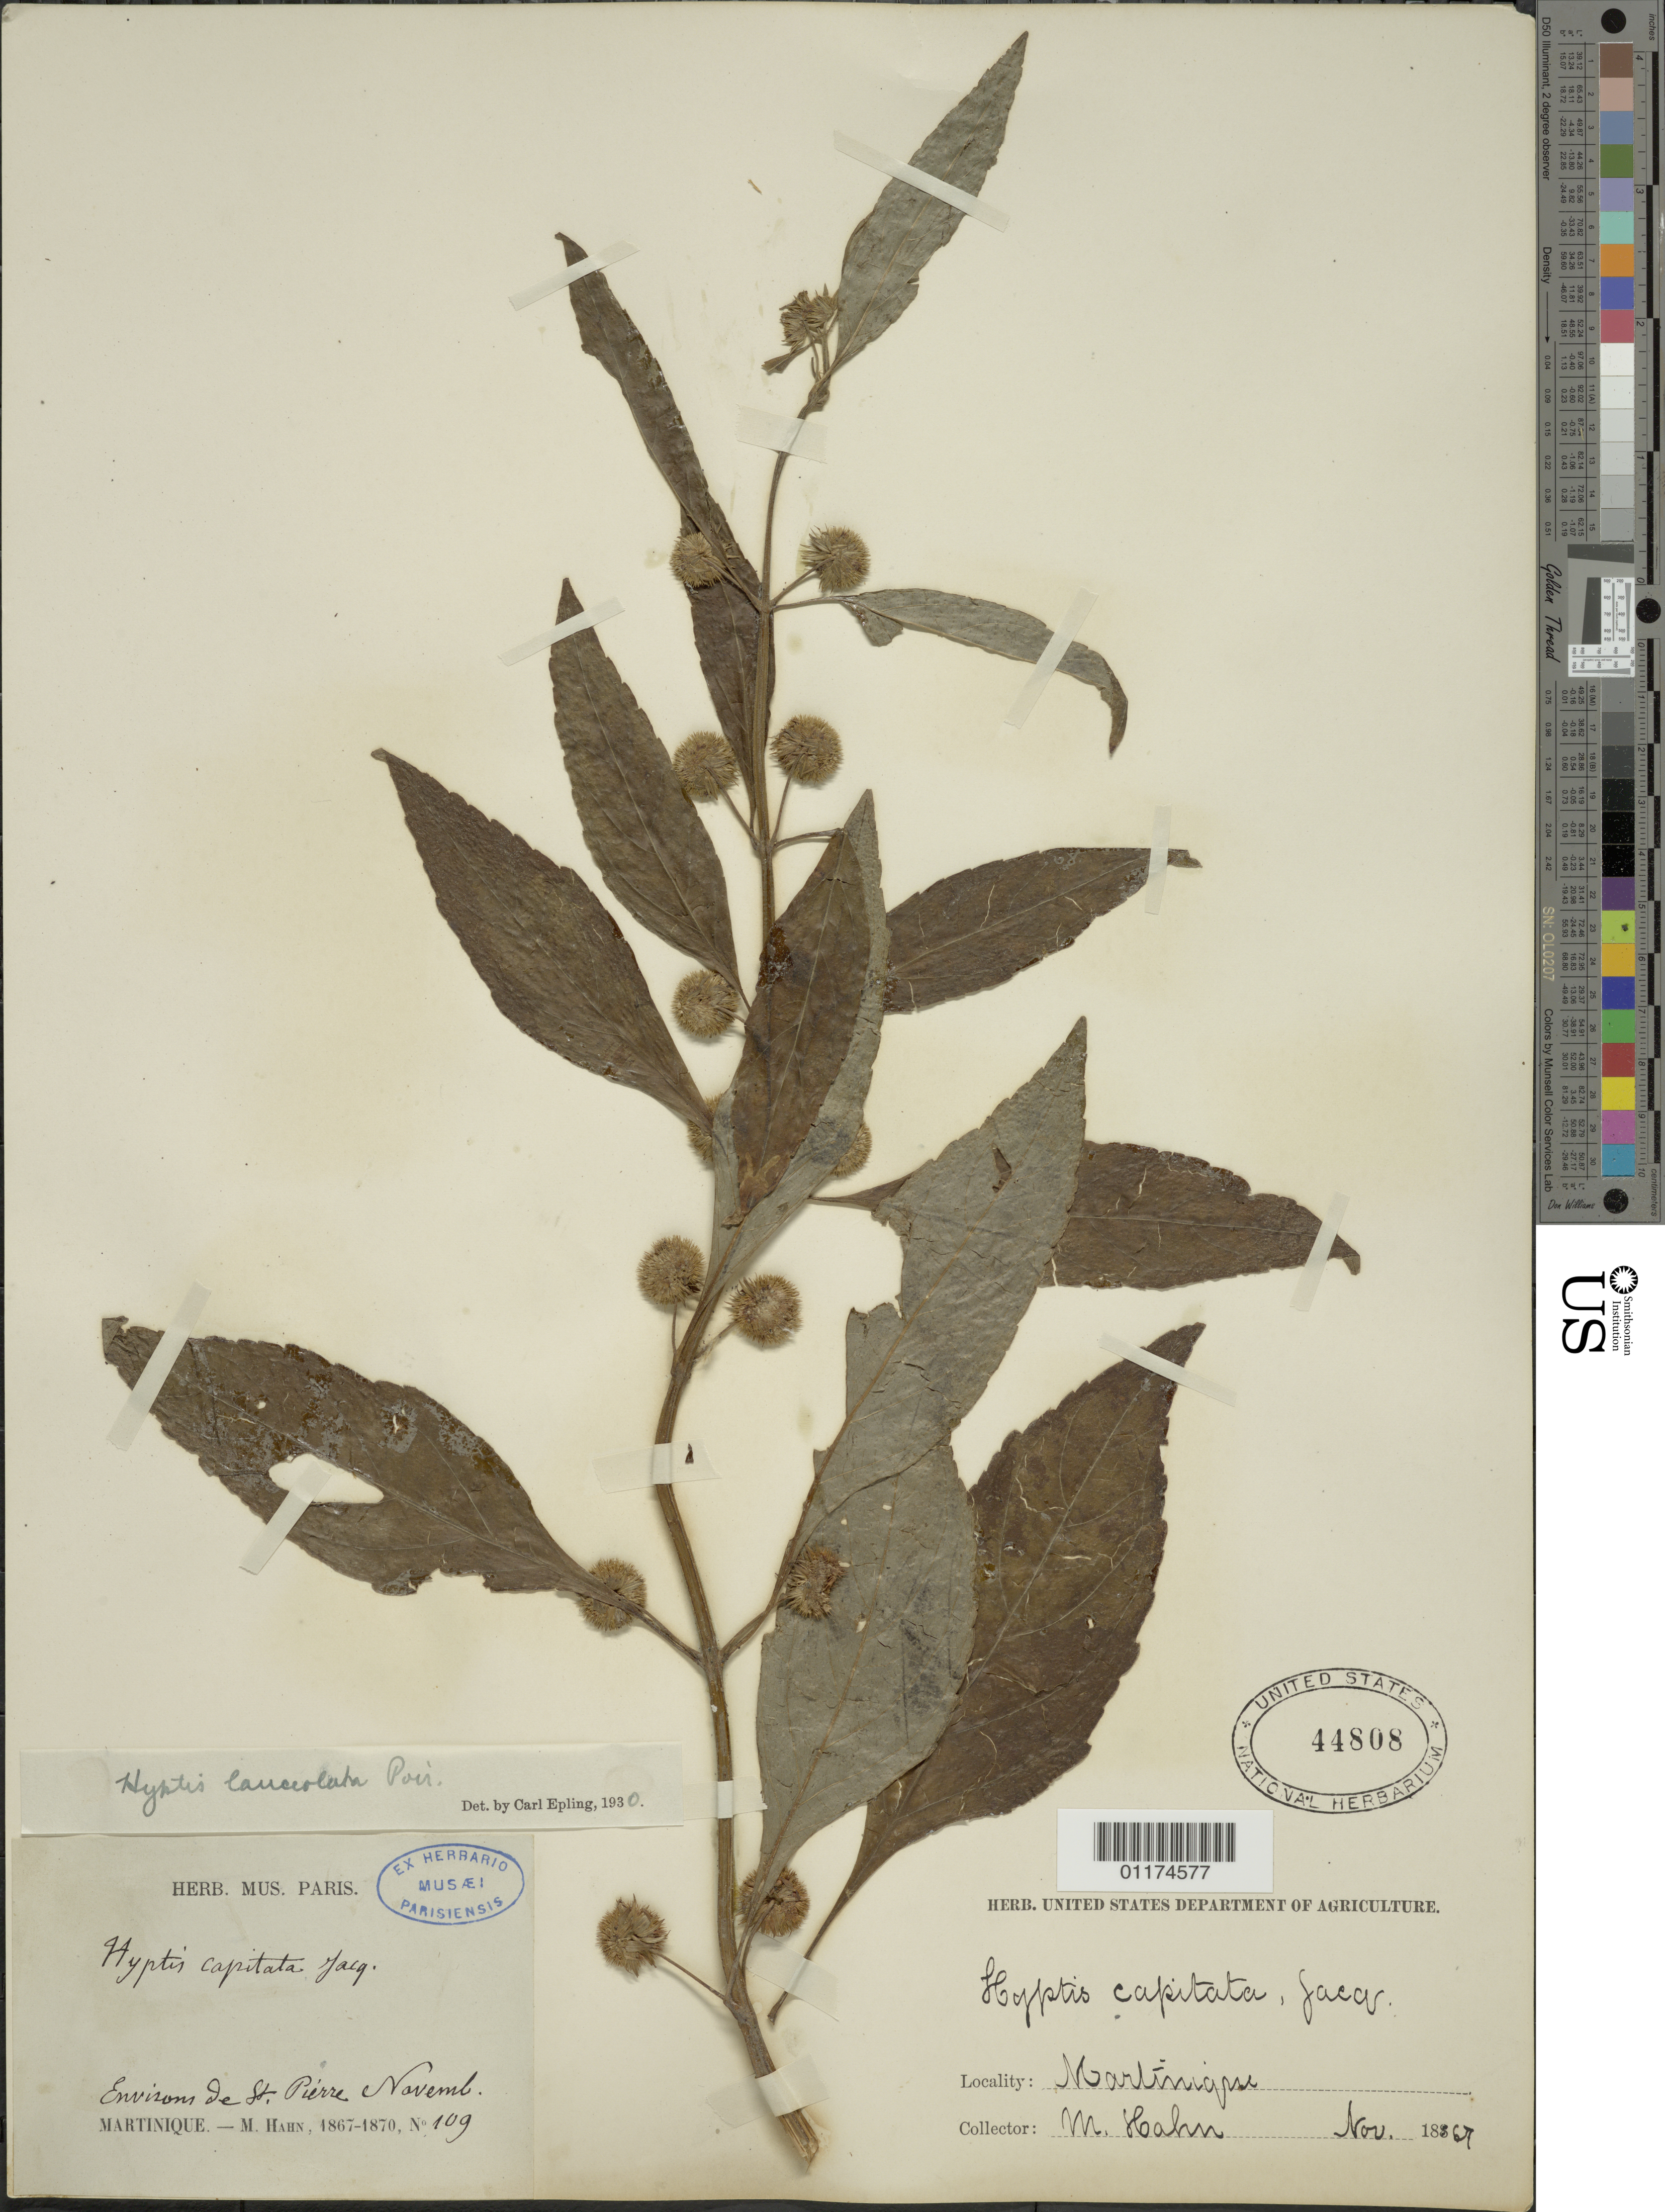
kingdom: Plantae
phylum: Tracheophyta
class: Magnoliopsida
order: Lamiales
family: Lamiaceae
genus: Hyptis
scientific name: Hyptis lanceolata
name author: Poir.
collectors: M. Hahn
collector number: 109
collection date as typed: Nov 1867 or Nov 1870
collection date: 1867-11 or 1870-11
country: Martinique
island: Martinique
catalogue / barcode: US 44808